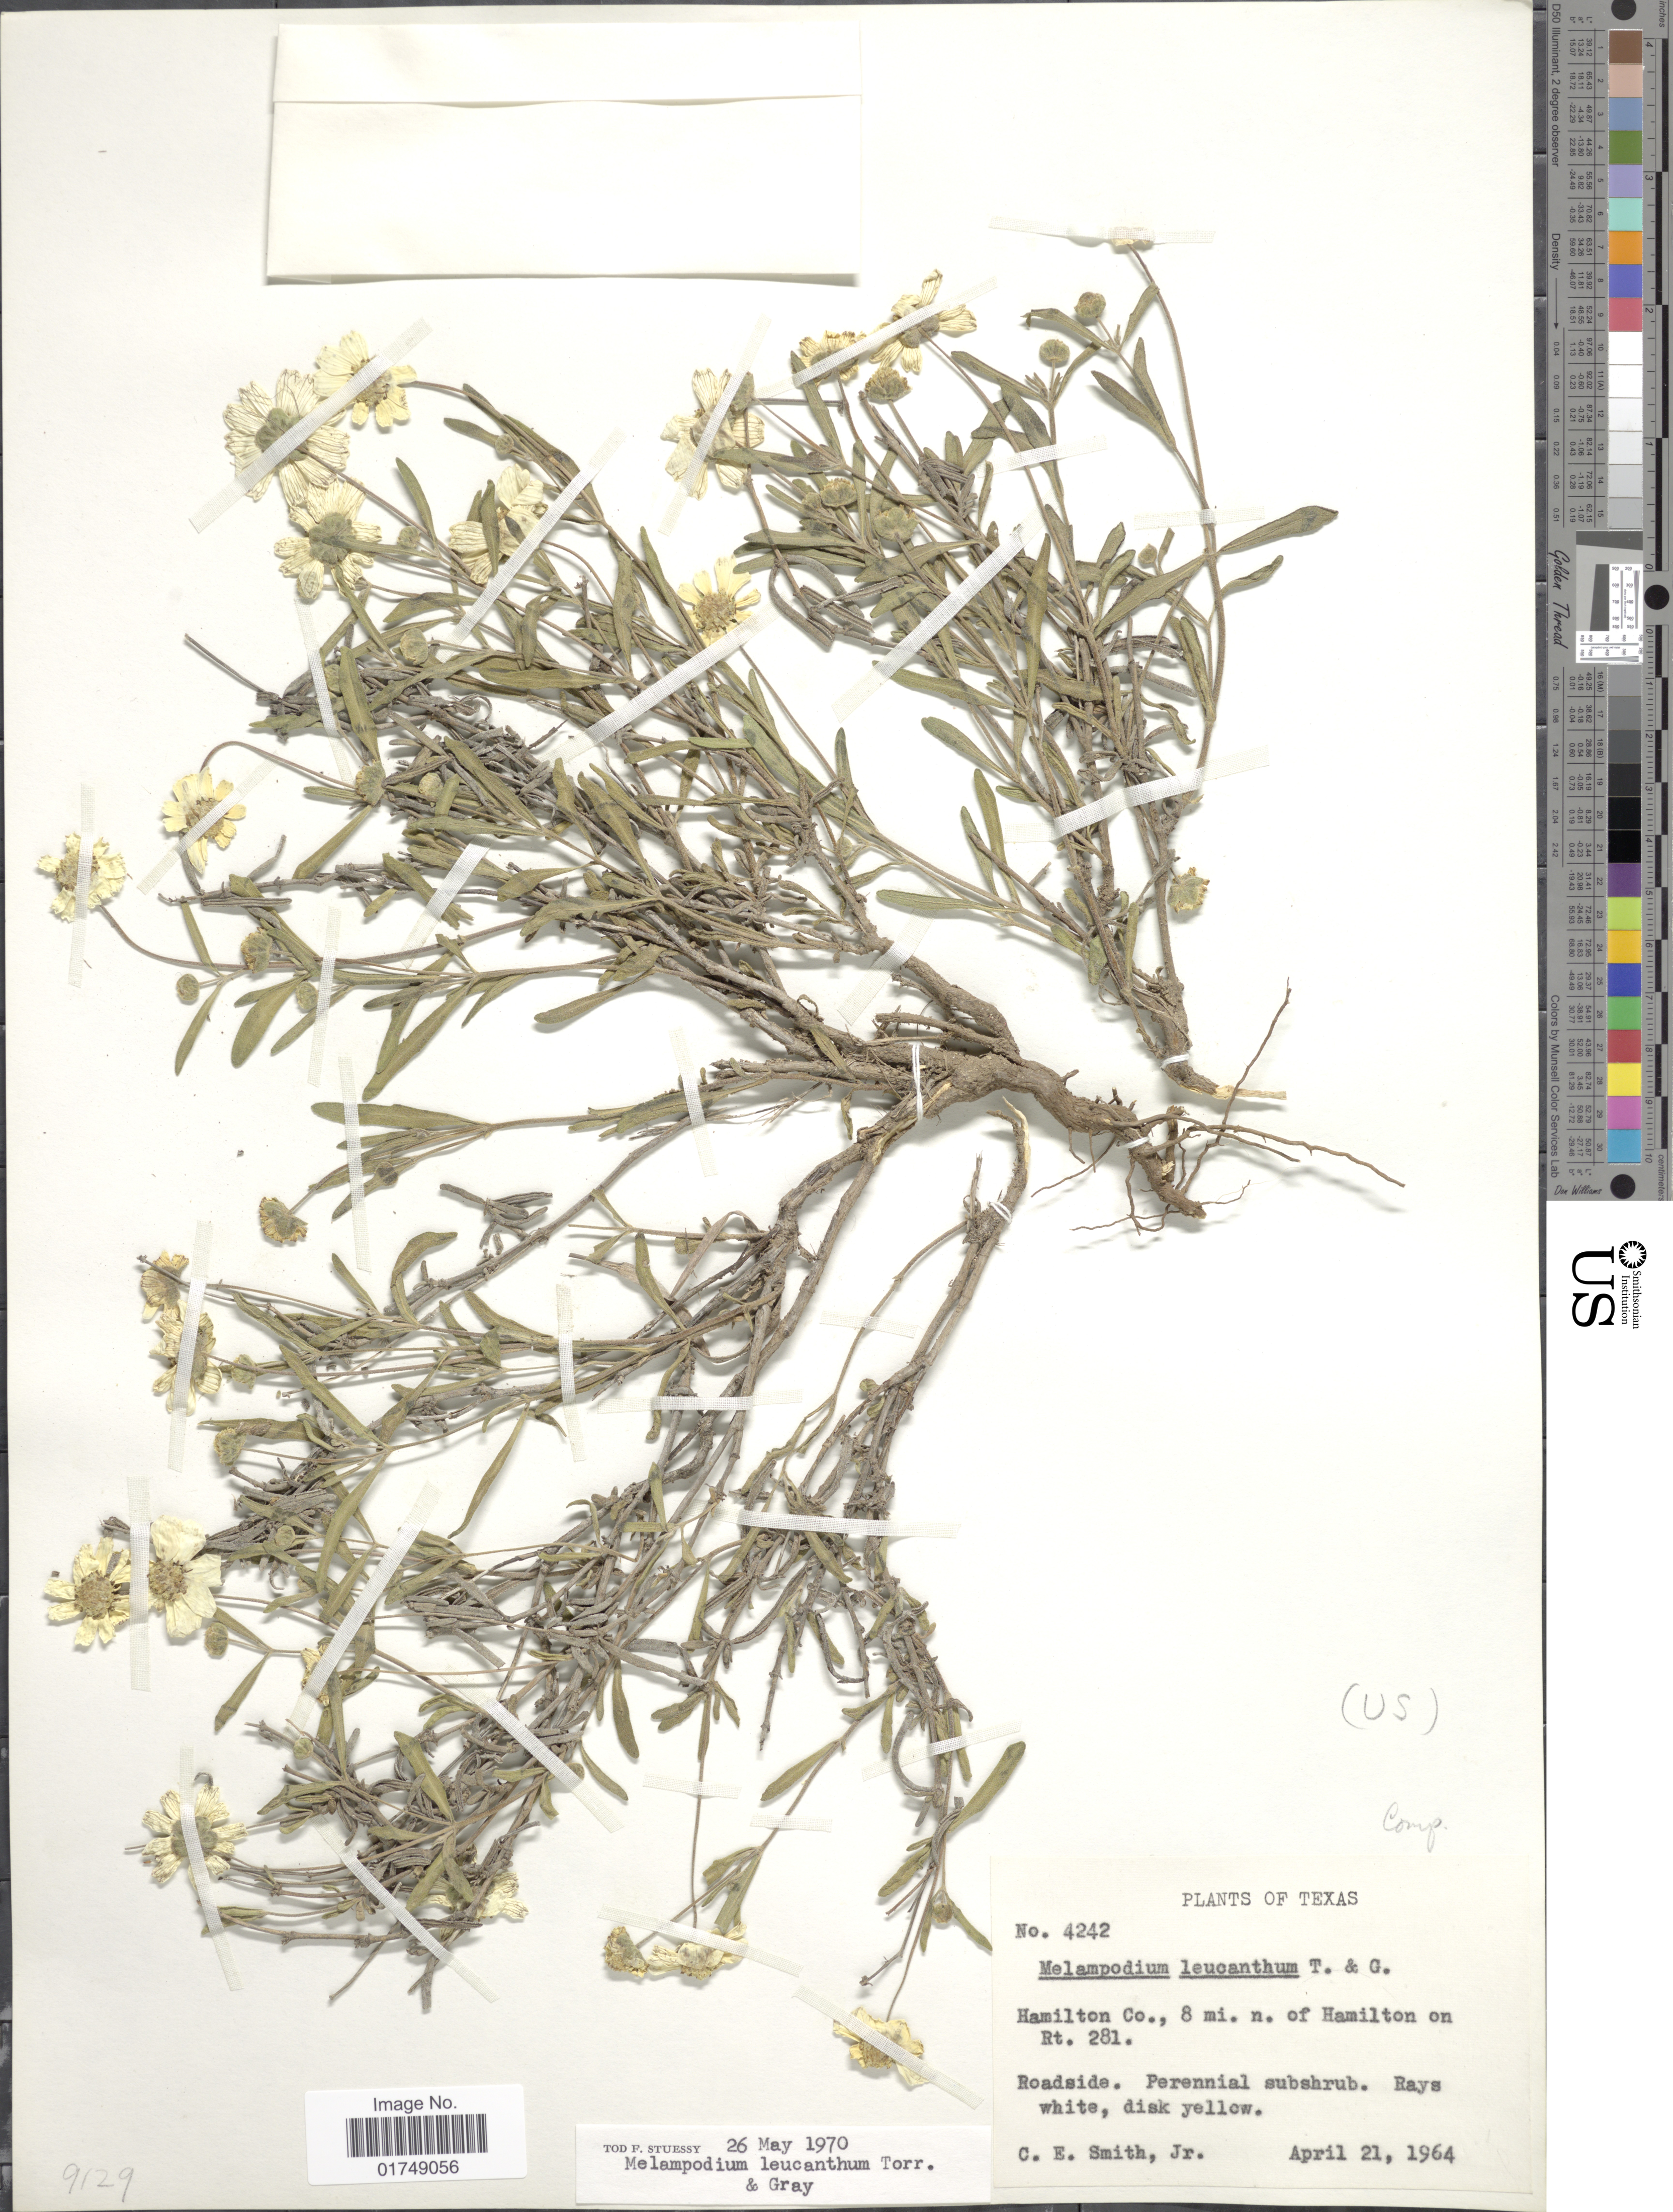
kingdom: Plantae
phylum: Tracheophyta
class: Magnoliopsida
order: Asterales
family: Asteraceae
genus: Melampodium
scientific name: Melampodium leucanthum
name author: Torr. & A. Gray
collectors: C. E. Smith Jr.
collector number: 4242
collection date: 1964-04-21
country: United States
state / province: Texas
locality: Hamilton Co., 8 mi. N. of Hamilton on Rt. 281